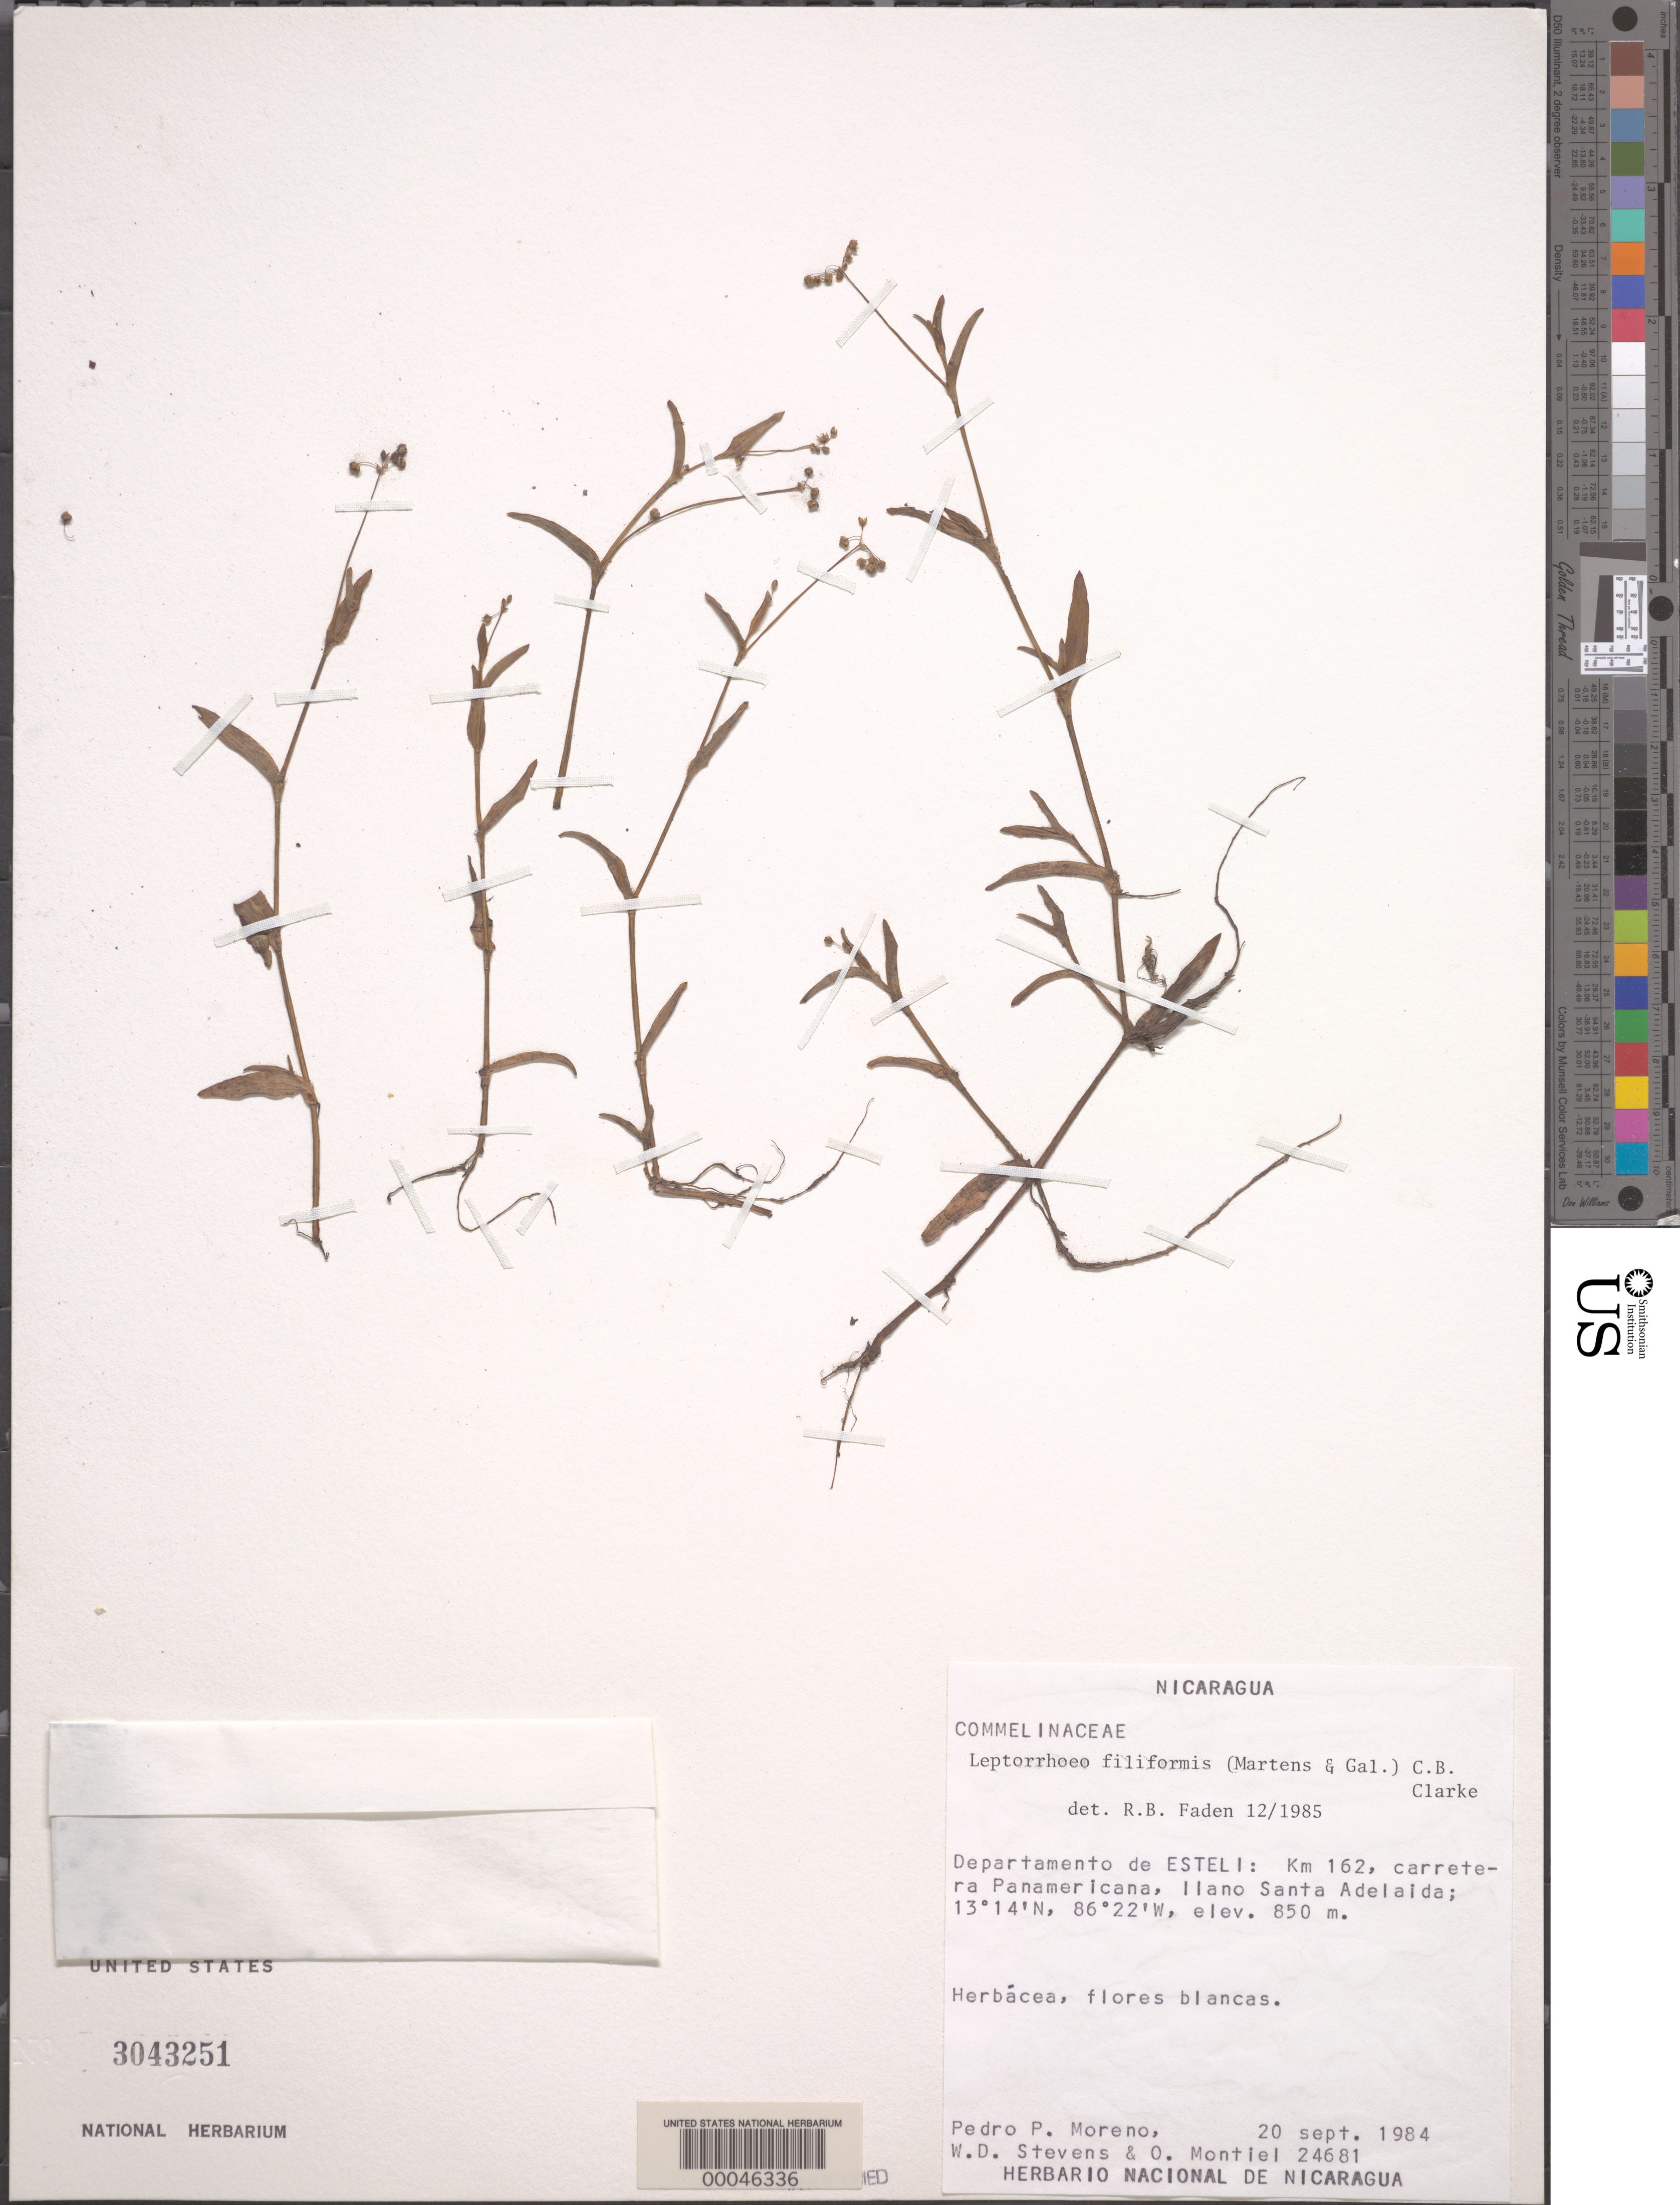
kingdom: Plantae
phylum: Tracheophyta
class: Liliopsida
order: Commelinales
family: Commelinaceae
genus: Callisia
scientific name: Callisia filiformis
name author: (M. Martens & Galeotti) D.R. Hunt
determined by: Faden, Robert B., (US), Smithsonian Institution - National Museum of Natural History (UNITED STATES)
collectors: P. Moreno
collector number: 24681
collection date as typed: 20 Sep 1984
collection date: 1984-09-20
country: Nicaragua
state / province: Estelí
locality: Llano santa adelaida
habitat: Roadside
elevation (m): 850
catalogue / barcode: US 3043251